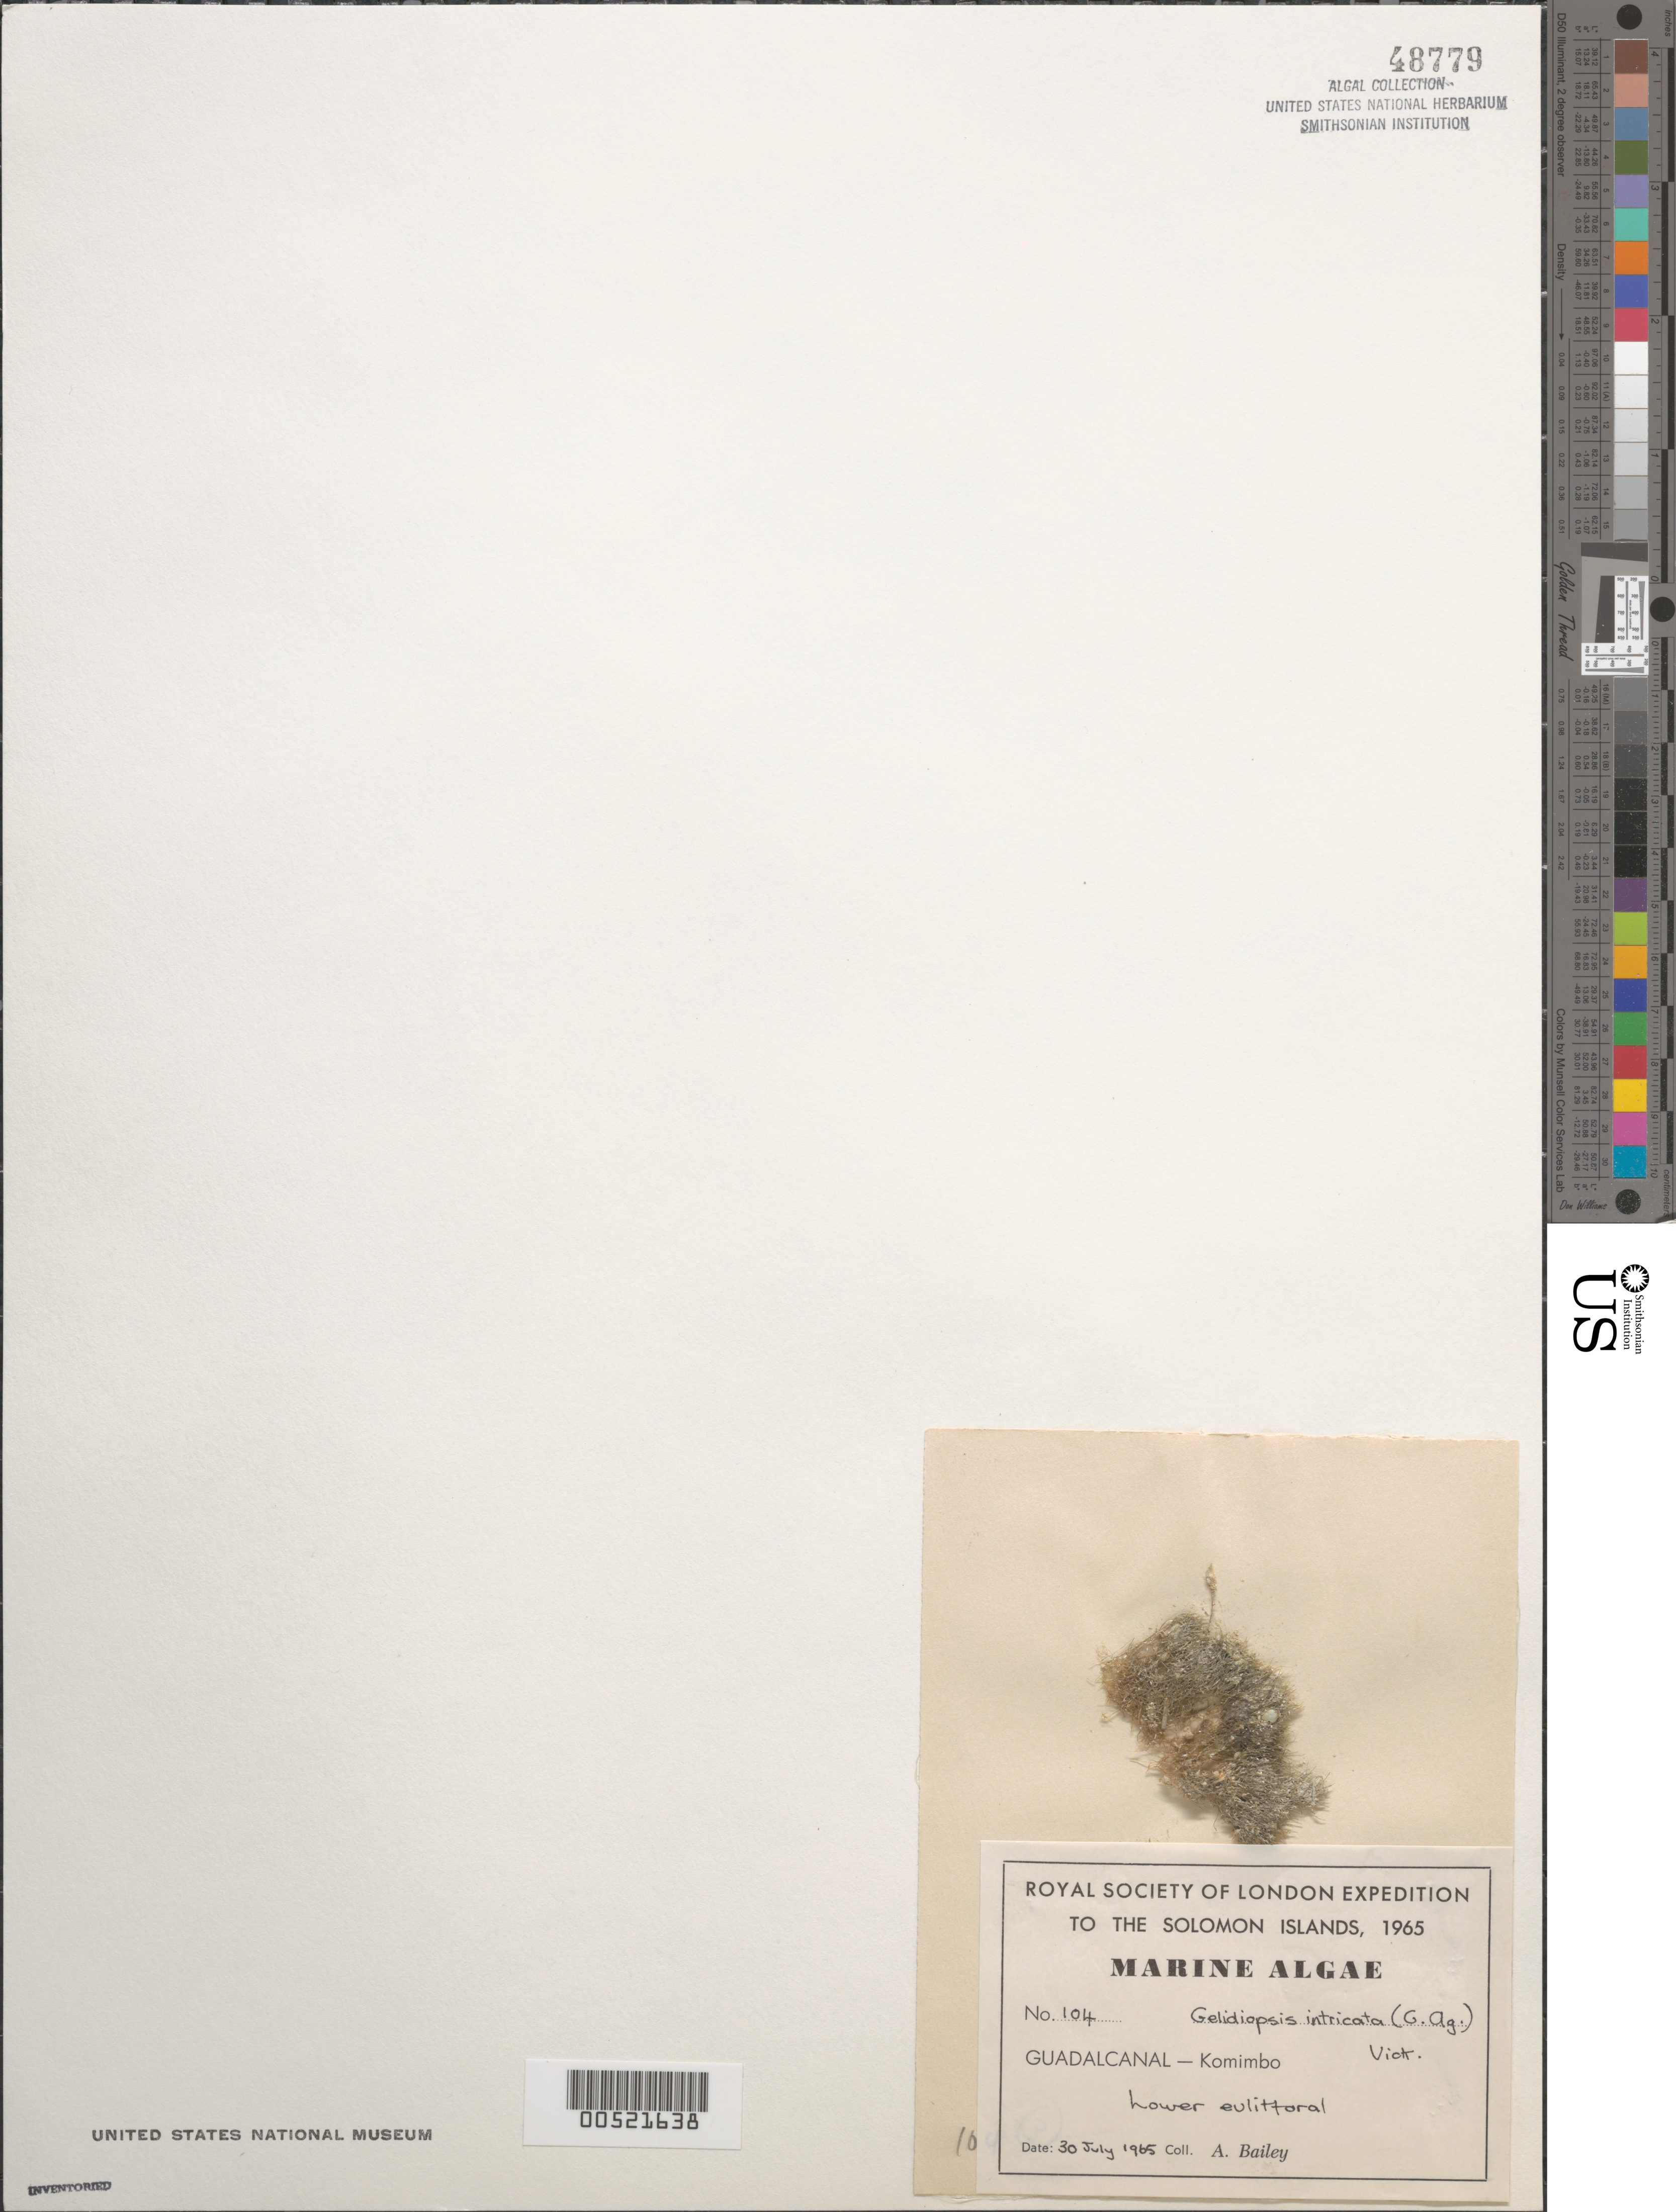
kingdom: Plantae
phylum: Rhodophyta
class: Florideophyceae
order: Rhodymeniales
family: Lomentariaceae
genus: Ceratodictyon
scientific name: Ceratodictyon intricatum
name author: (C. Agardh) R.E. Norris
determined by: Algae name updating Project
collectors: A. Bailey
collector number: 104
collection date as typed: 30 Jul 1965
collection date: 1965-07-30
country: Solomon Islands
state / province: Guadalcanal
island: Guadalcanal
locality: Komimbo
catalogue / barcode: US 48779